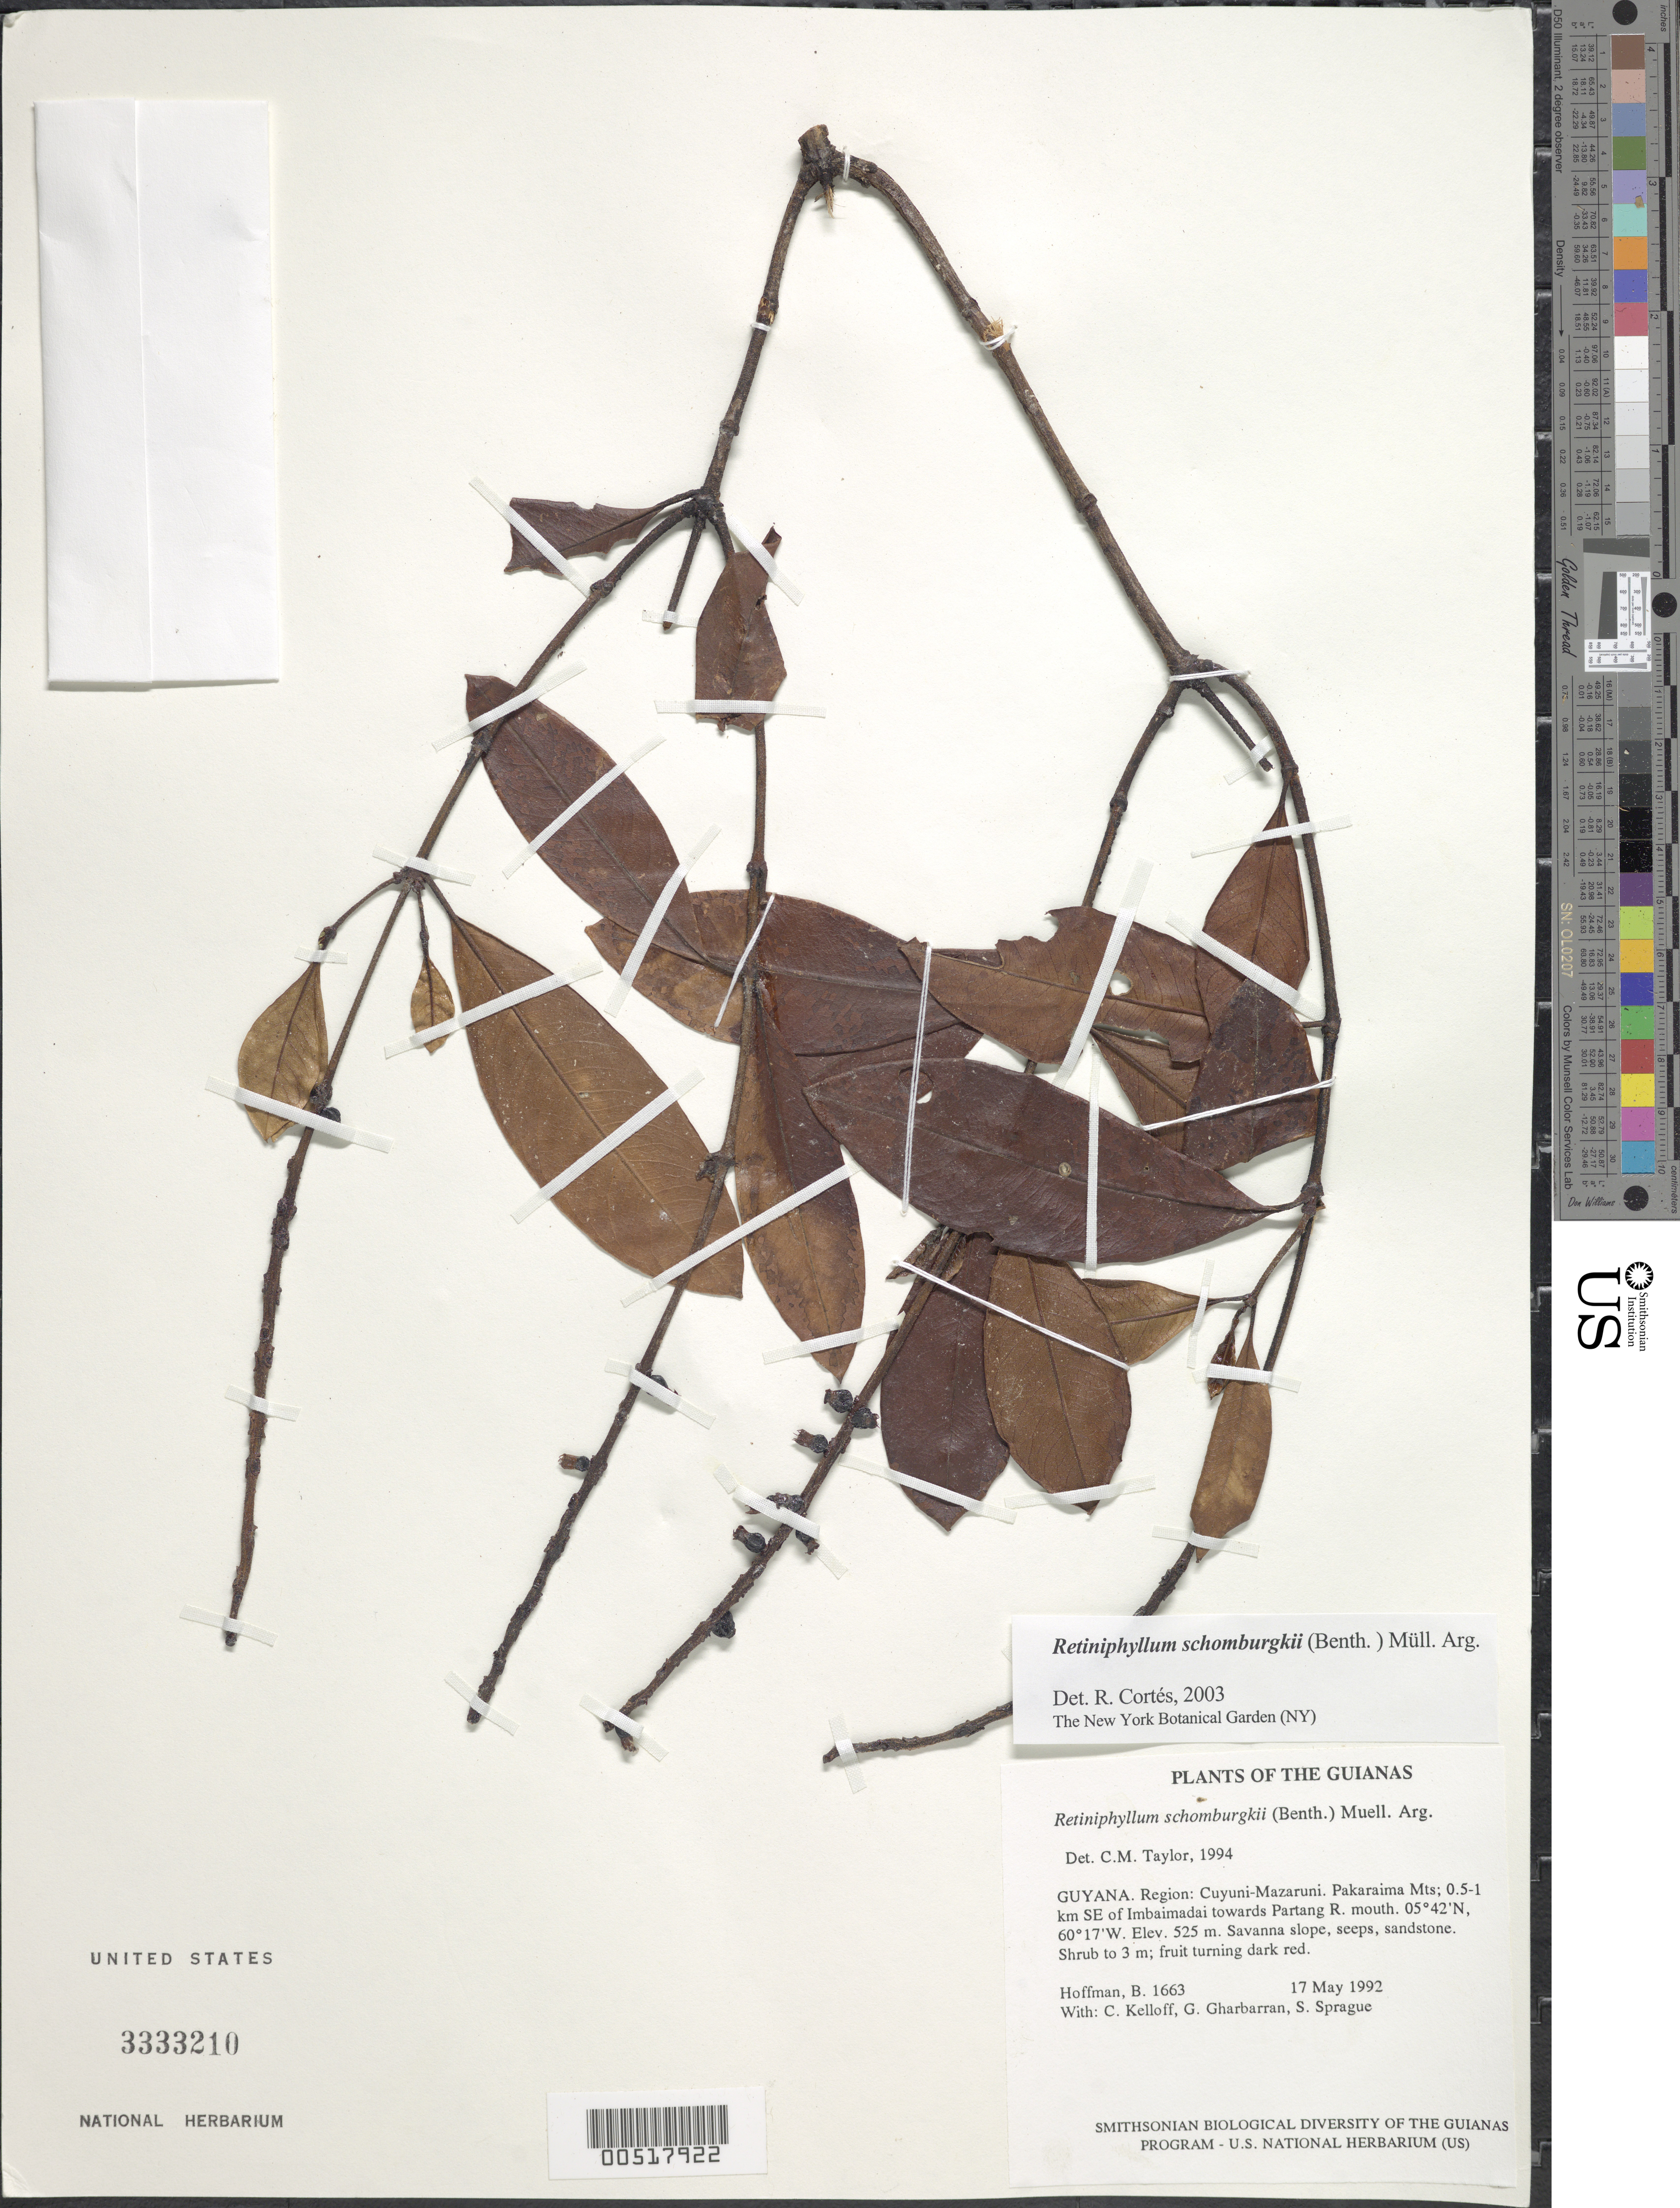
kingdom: Plantae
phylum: Tracheophyta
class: Magnoliopsida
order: Gentianales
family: Rubiaceae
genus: Retiniphyllum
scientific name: Retiniphyllum schomburgkii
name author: (Benth.) Müll. Arg.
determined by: Taylor, Charlotte M.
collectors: B. Hoffman, C. L. Kelloff, G. Gharbarran & S. Sprague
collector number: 1663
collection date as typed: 17 May 1992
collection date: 1992-05-17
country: Guyana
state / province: Cuyuni-Mazaruni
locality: Pakaraima Mts; 0.5-1 km SE of Imbaimadai towards Partang River mouth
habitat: Savanna slope, seeps, sandstone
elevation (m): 525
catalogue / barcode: US 3333210